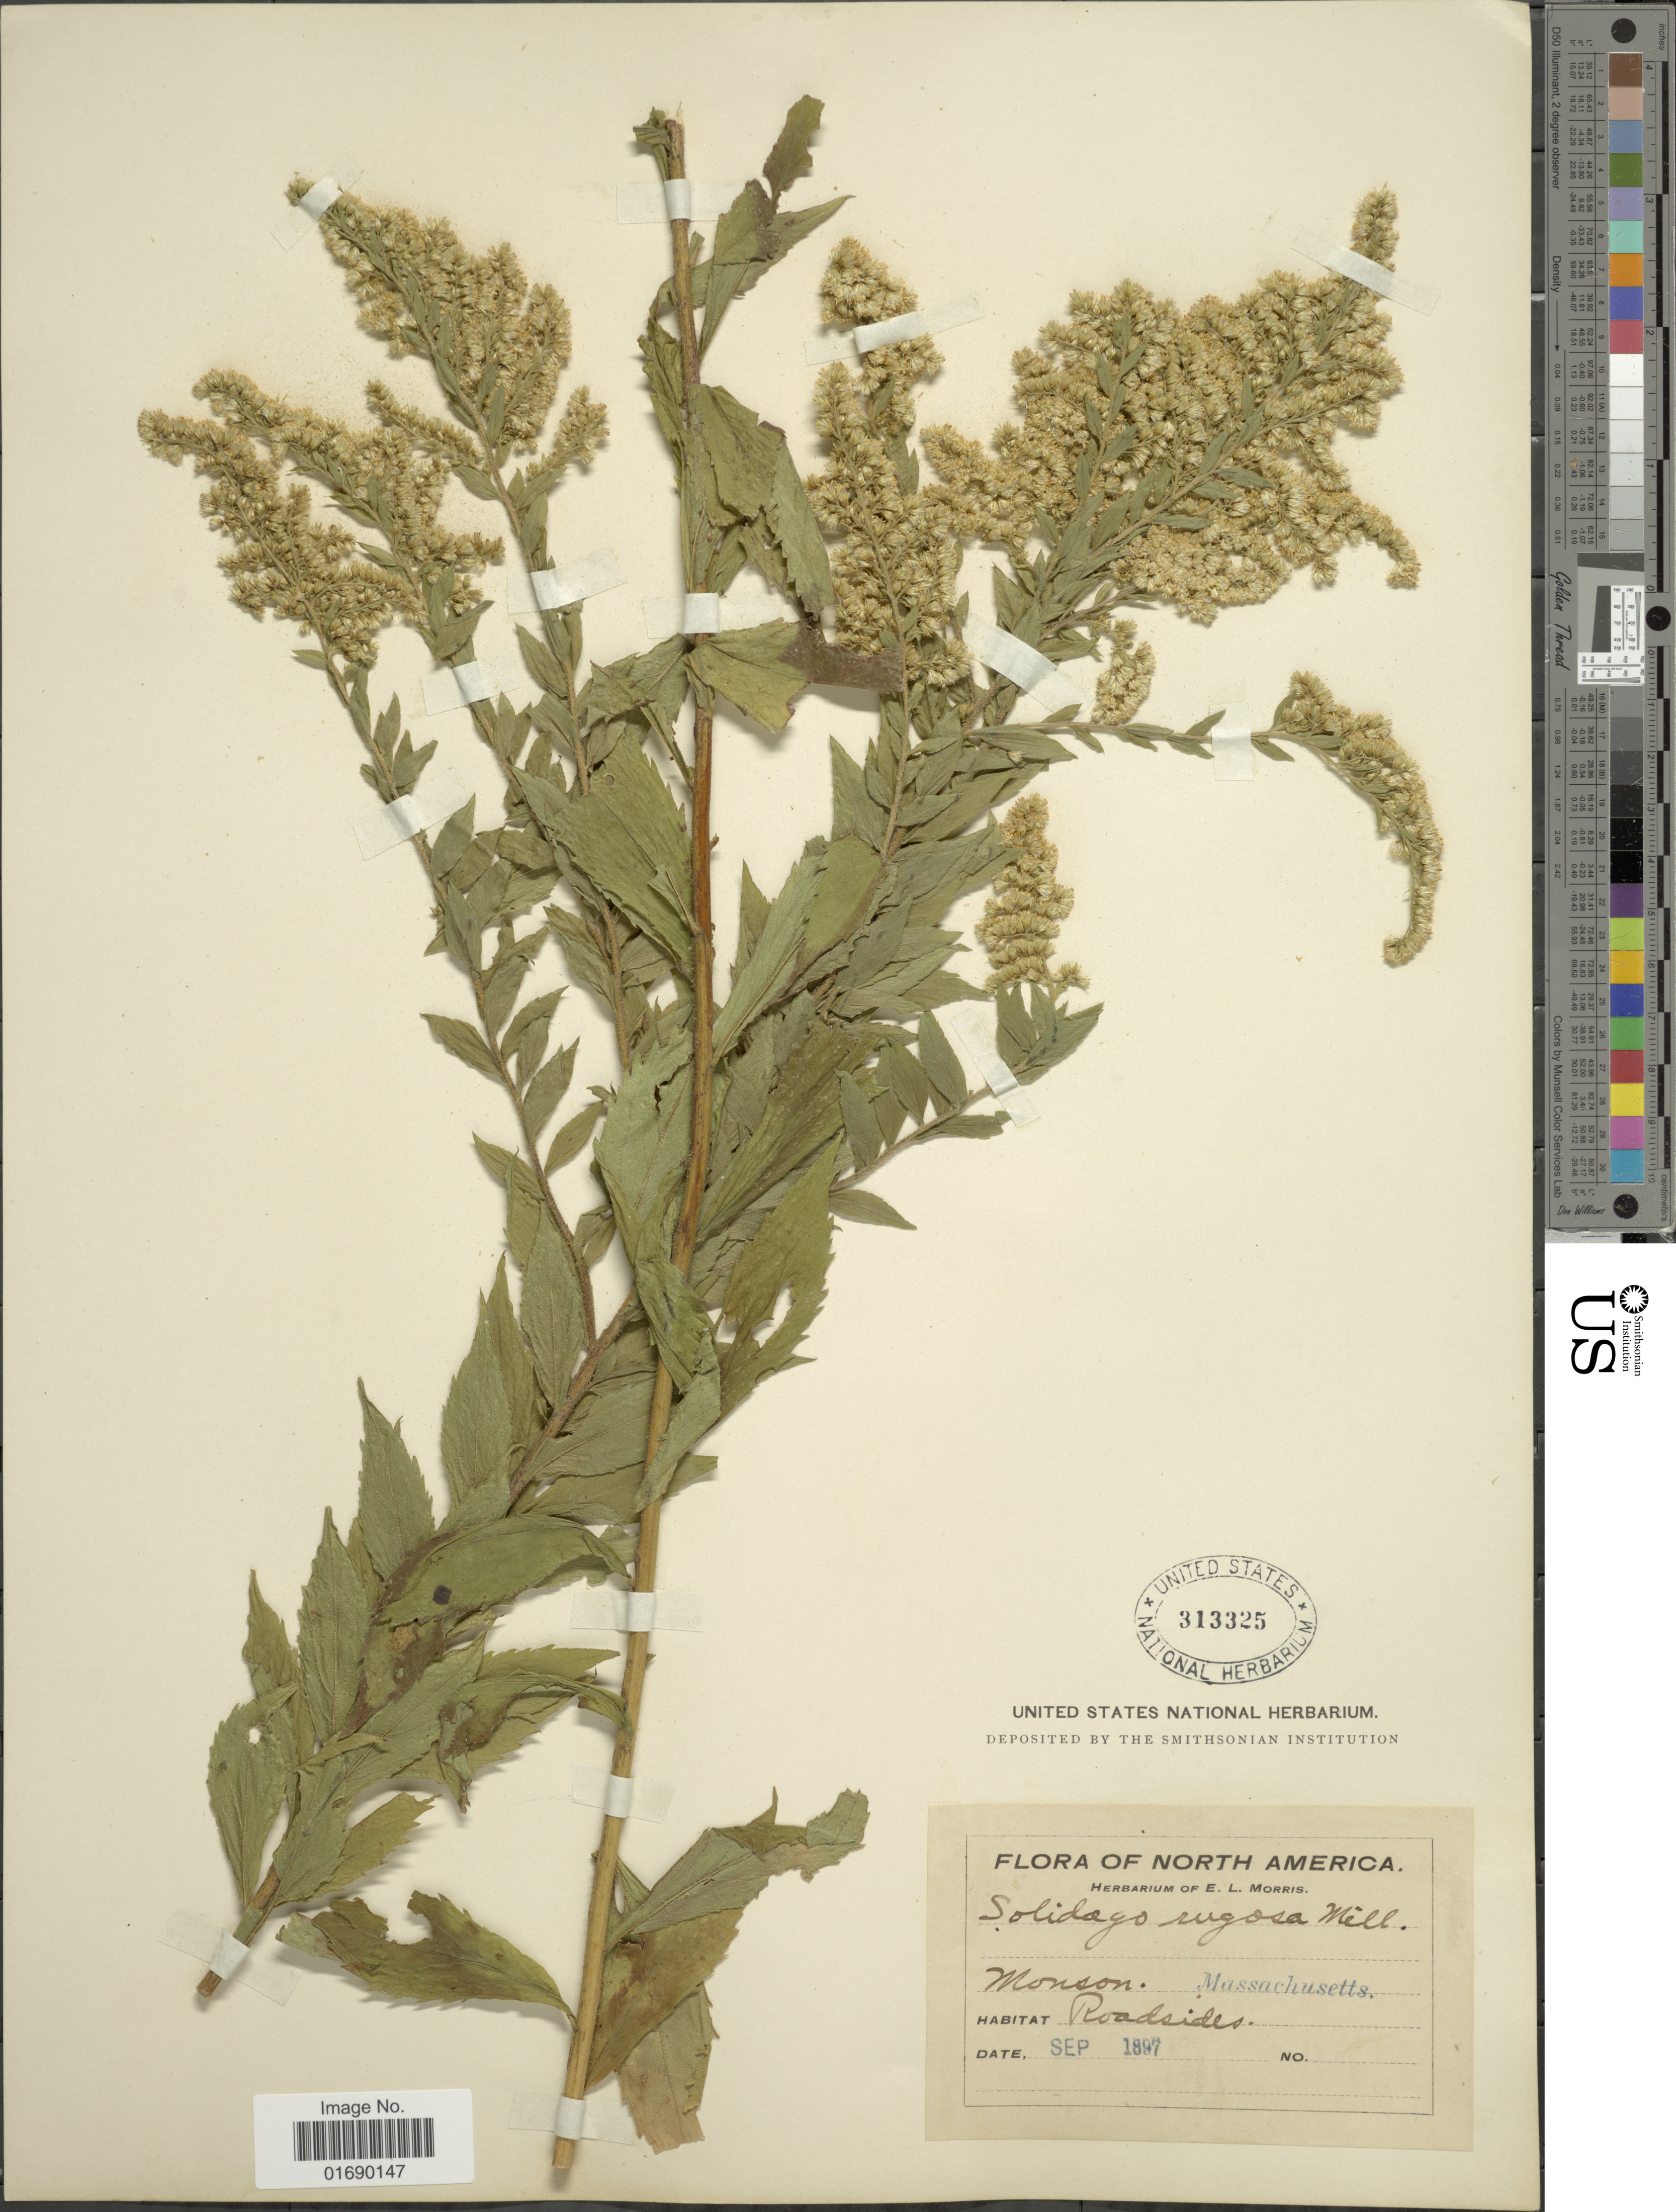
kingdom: Plantae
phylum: Tracheophyta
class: Magnoliopsida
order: Asterales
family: Asteraceae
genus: Solidago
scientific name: Solidago rugosa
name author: Mill.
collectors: ex herb. E.L. Morris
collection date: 1897-09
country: United States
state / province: Massachusetts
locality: Monson, Roadisdes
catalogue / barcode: US 313325